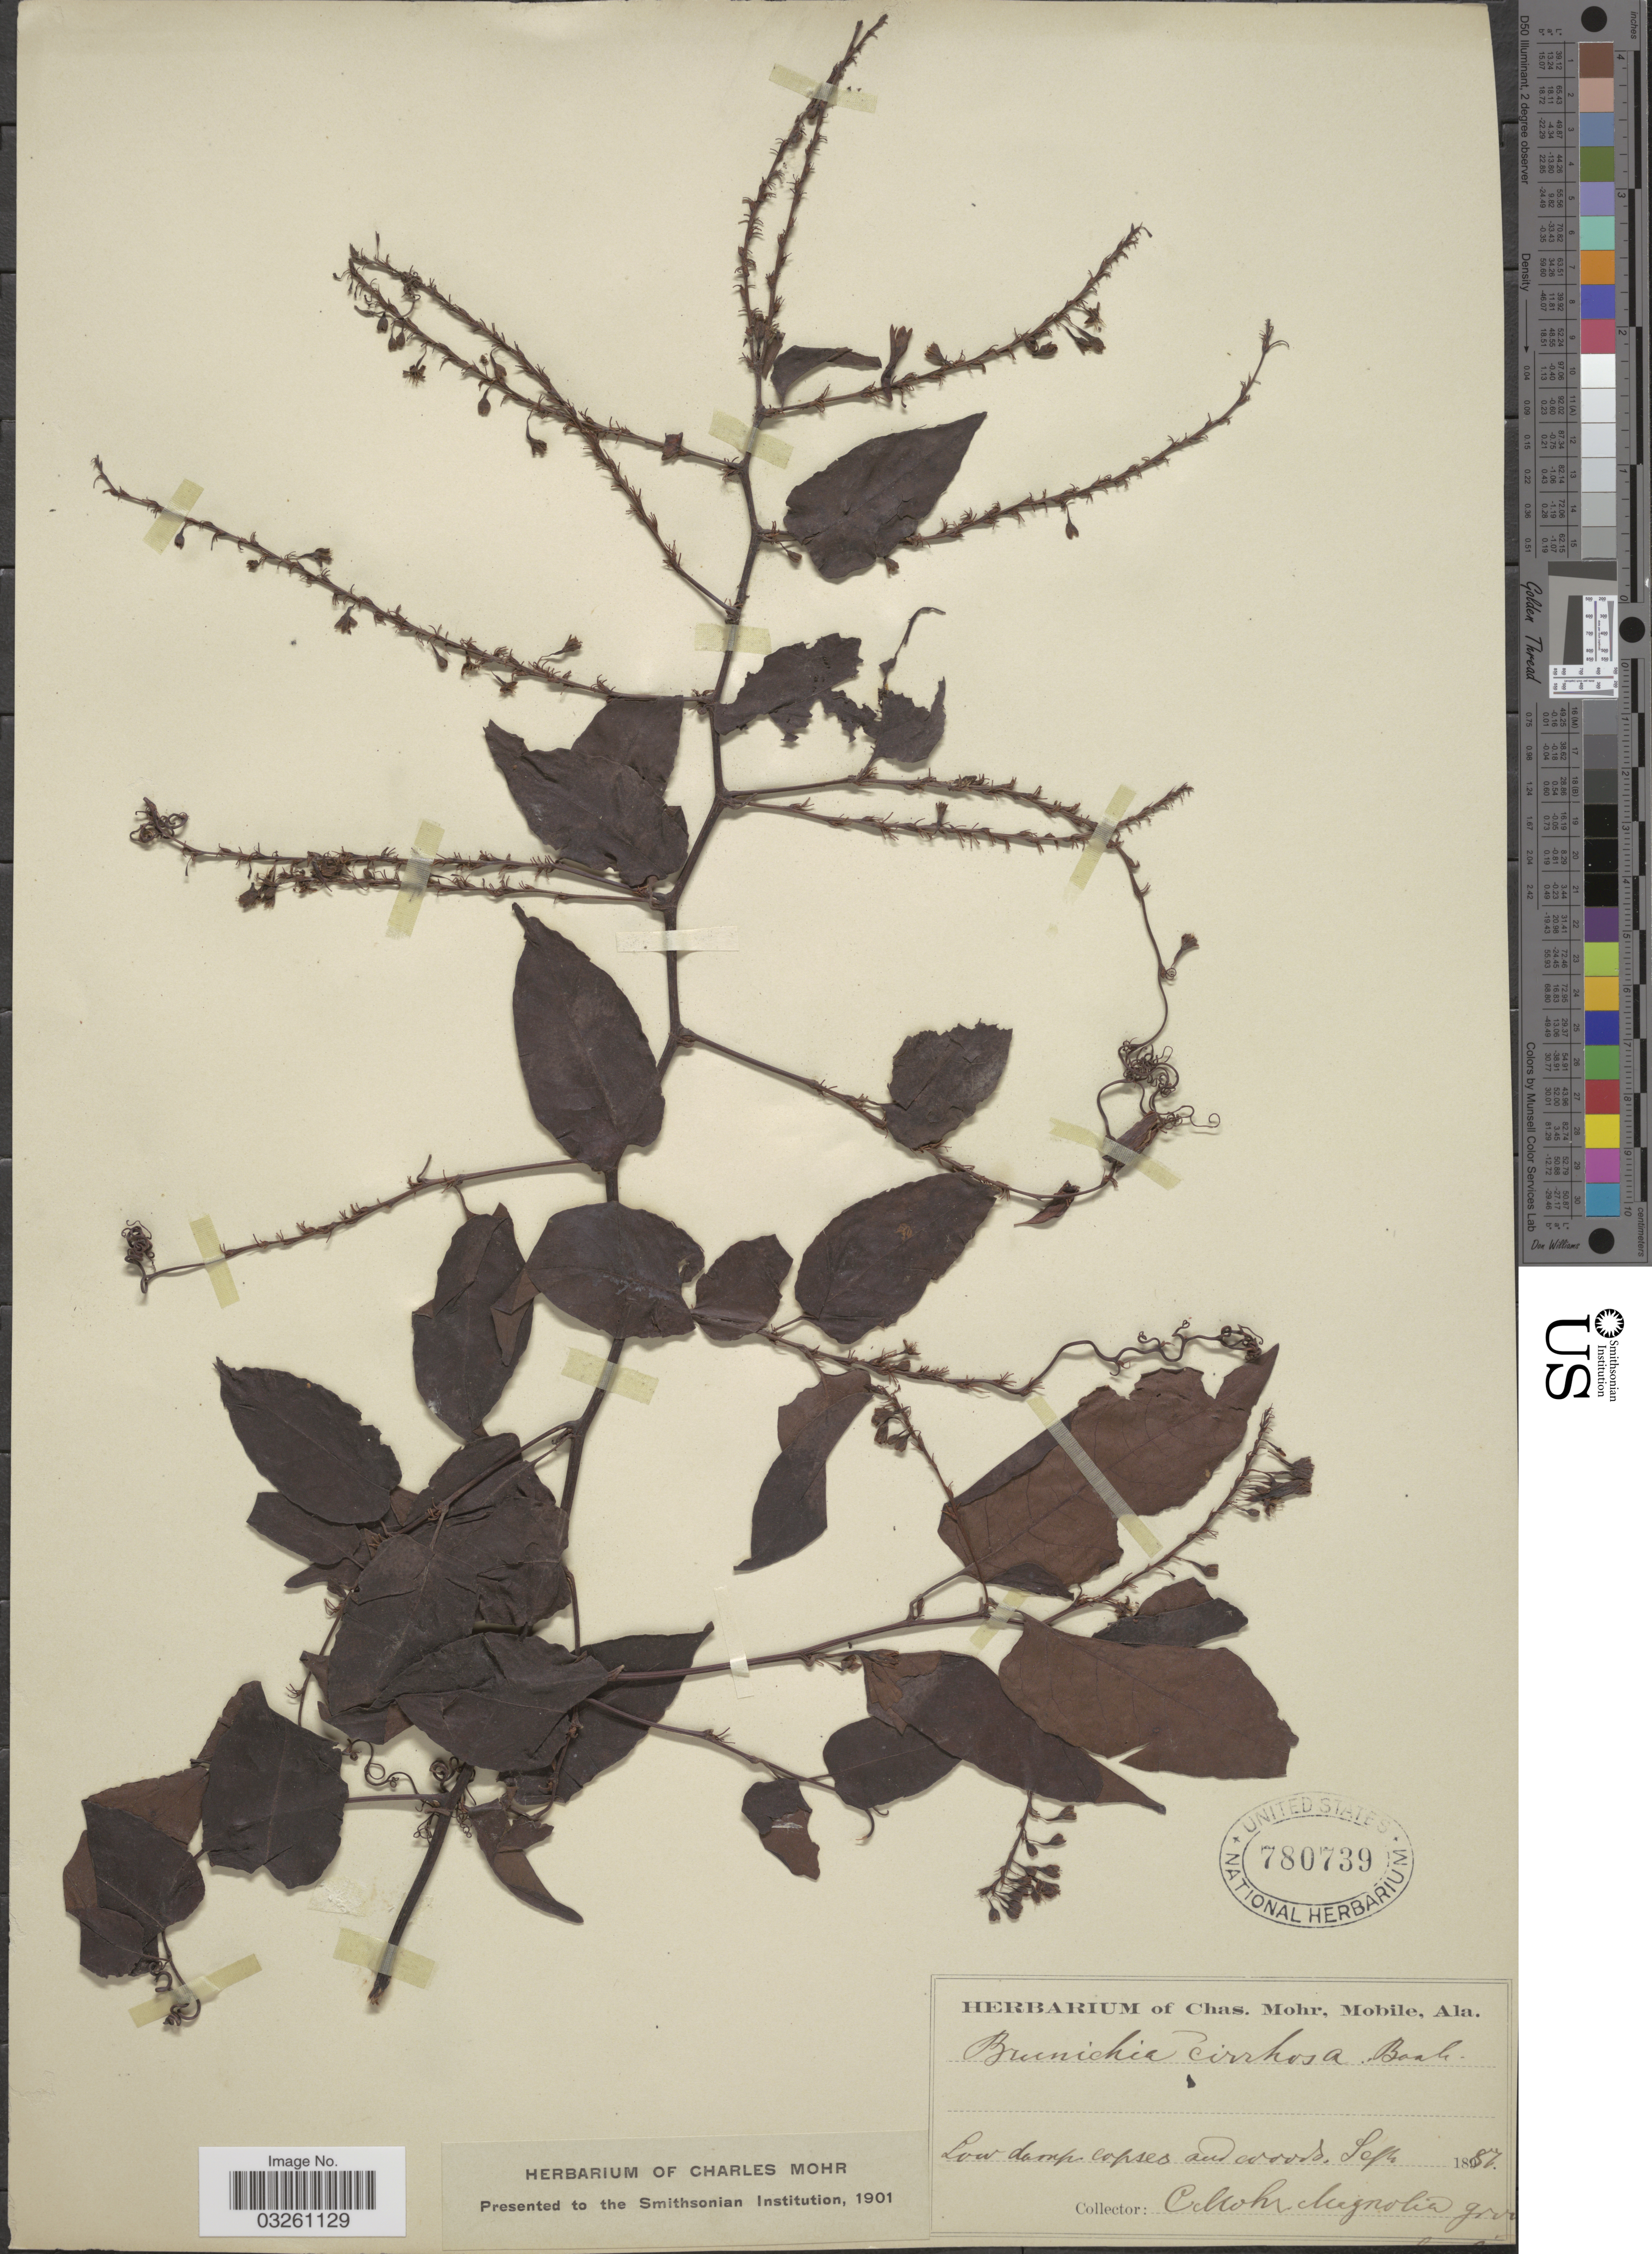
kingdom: Plantae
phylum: Tracheophyta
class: Magnoliopsida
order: Caryophyllales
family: Polygonaceae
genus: Brunnichia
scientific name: Brunnichia cirrhosa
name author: Gaertn.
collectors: Mohr, C. T. (herbarium)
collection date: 1887-09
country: United States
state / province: Alabama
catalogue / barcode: US 780739